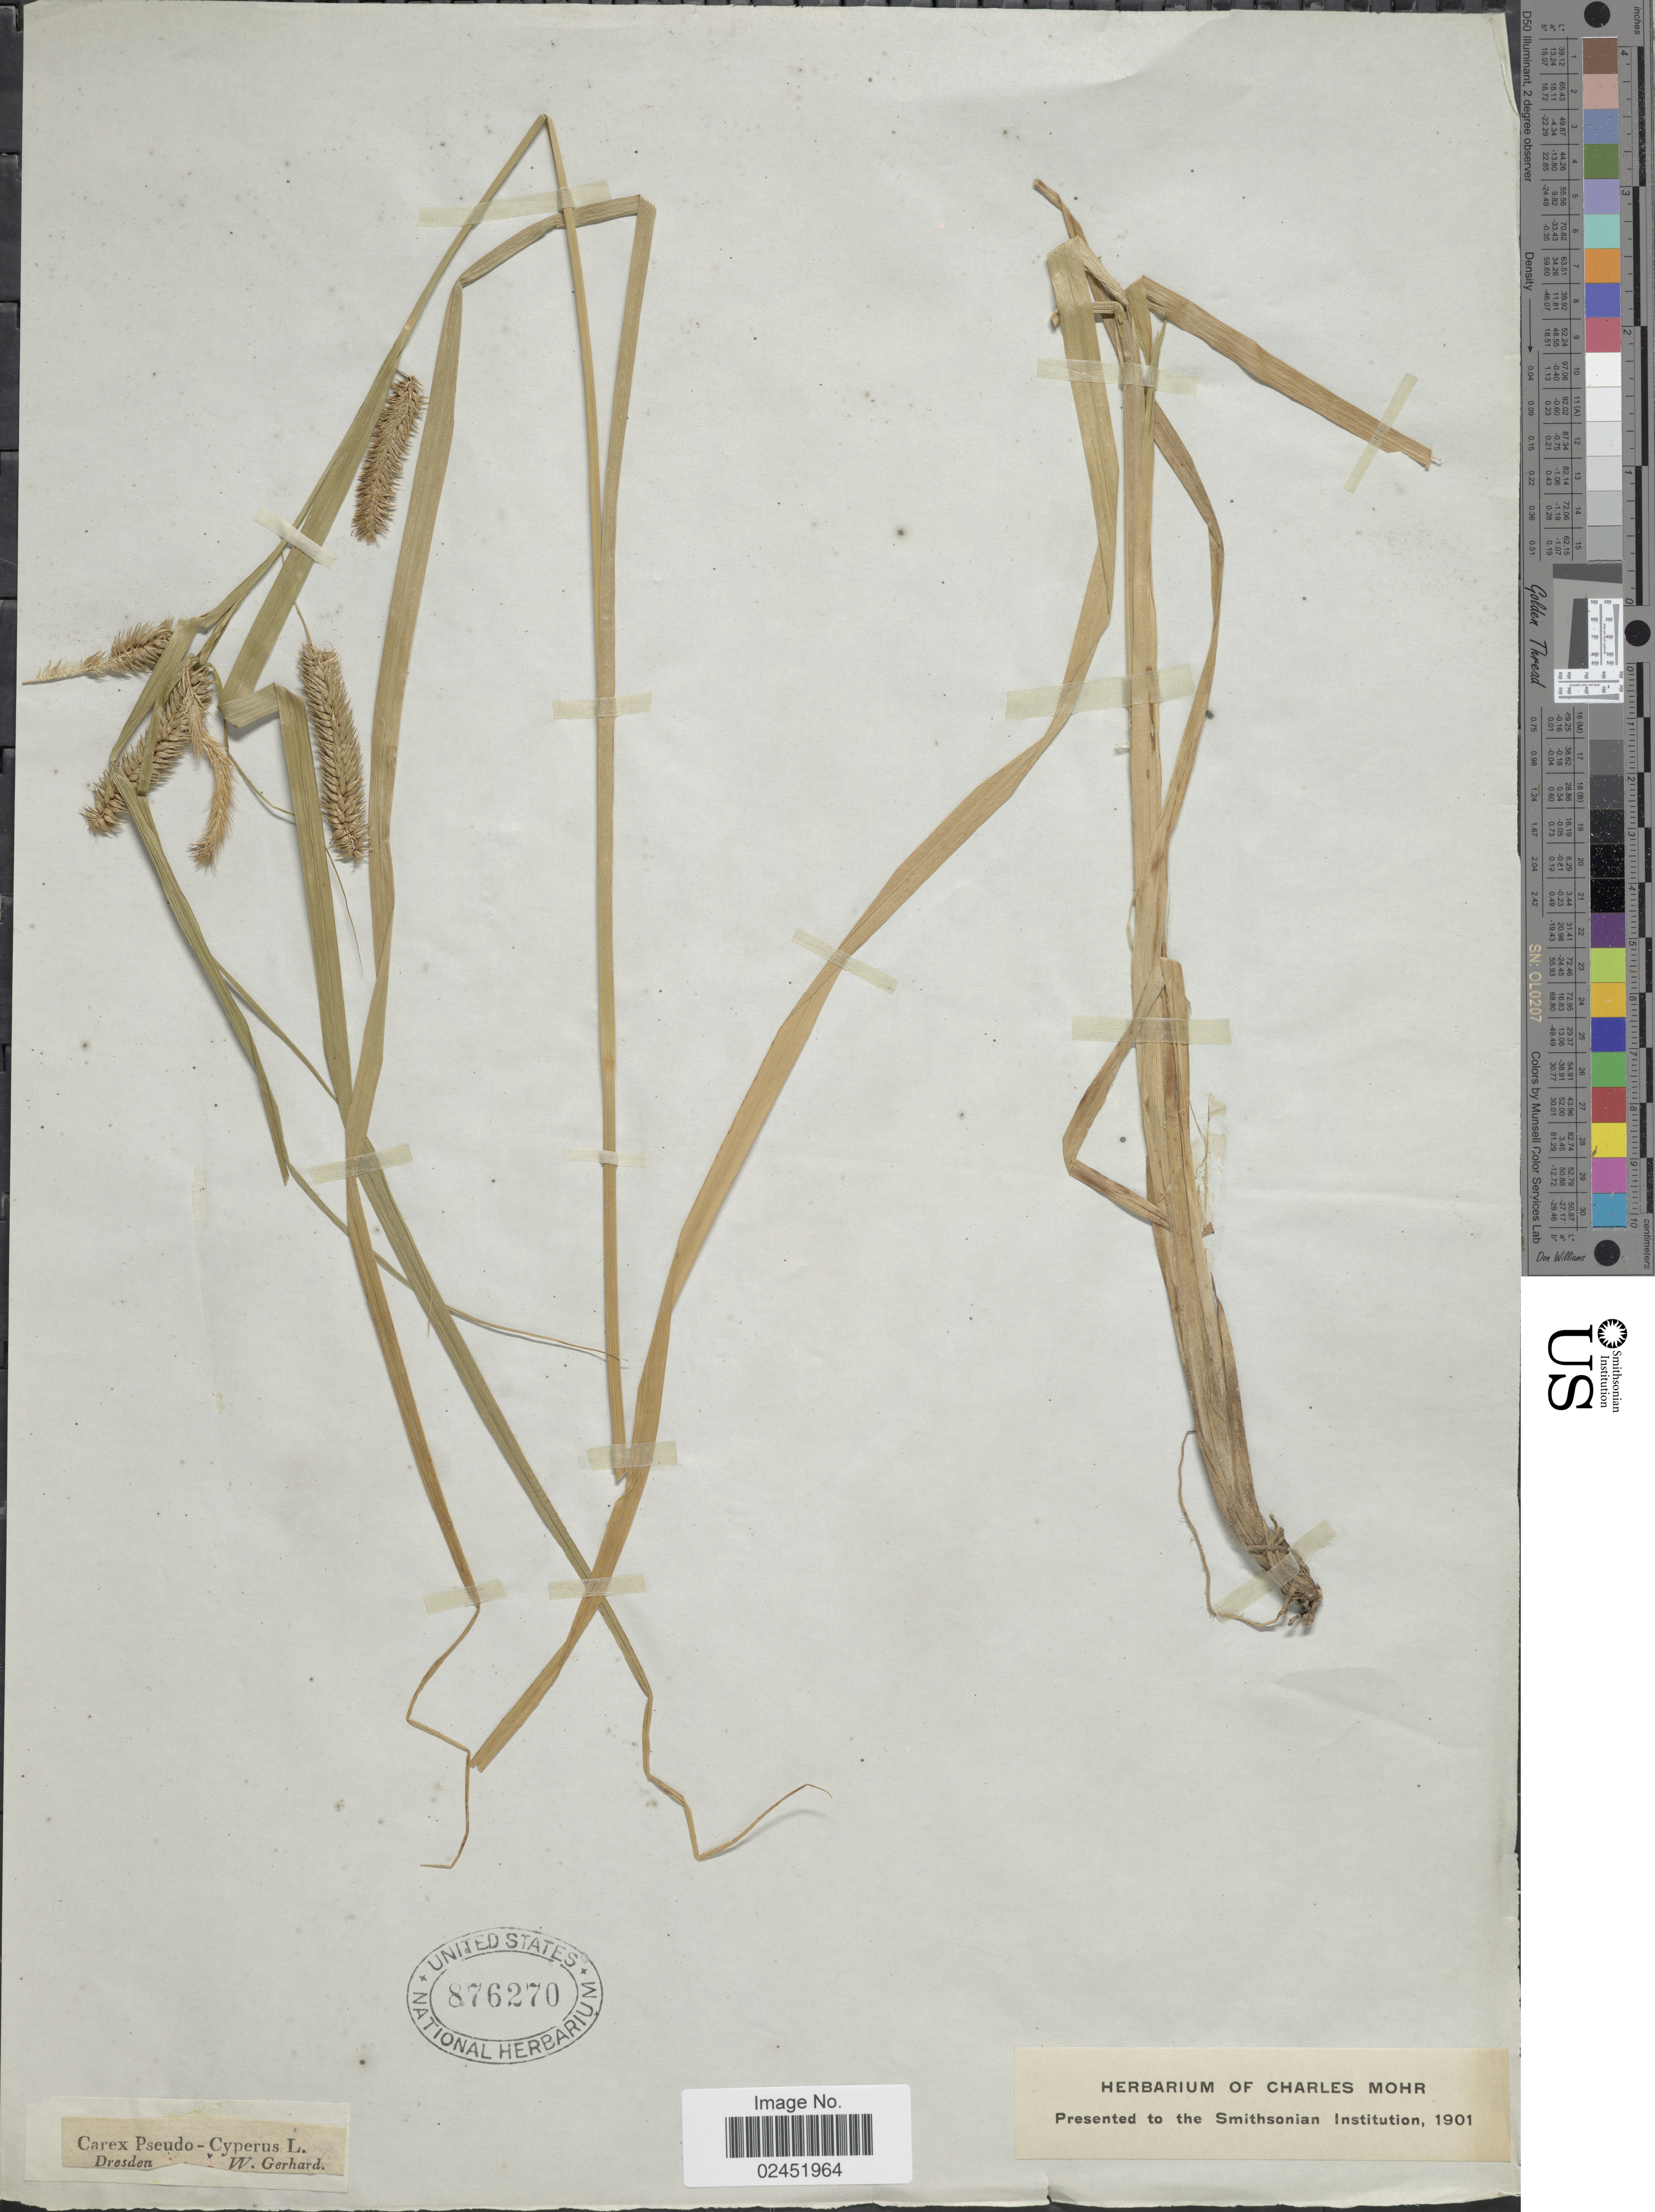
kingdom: Plantae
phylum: Tracheophyta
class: Liliopsida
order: Poales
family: Cyperaceae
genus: Carex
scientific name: Carex pseudocyperus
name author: L.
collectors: W. Gerhard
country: Germany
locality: Dresden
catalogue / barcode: US 876270